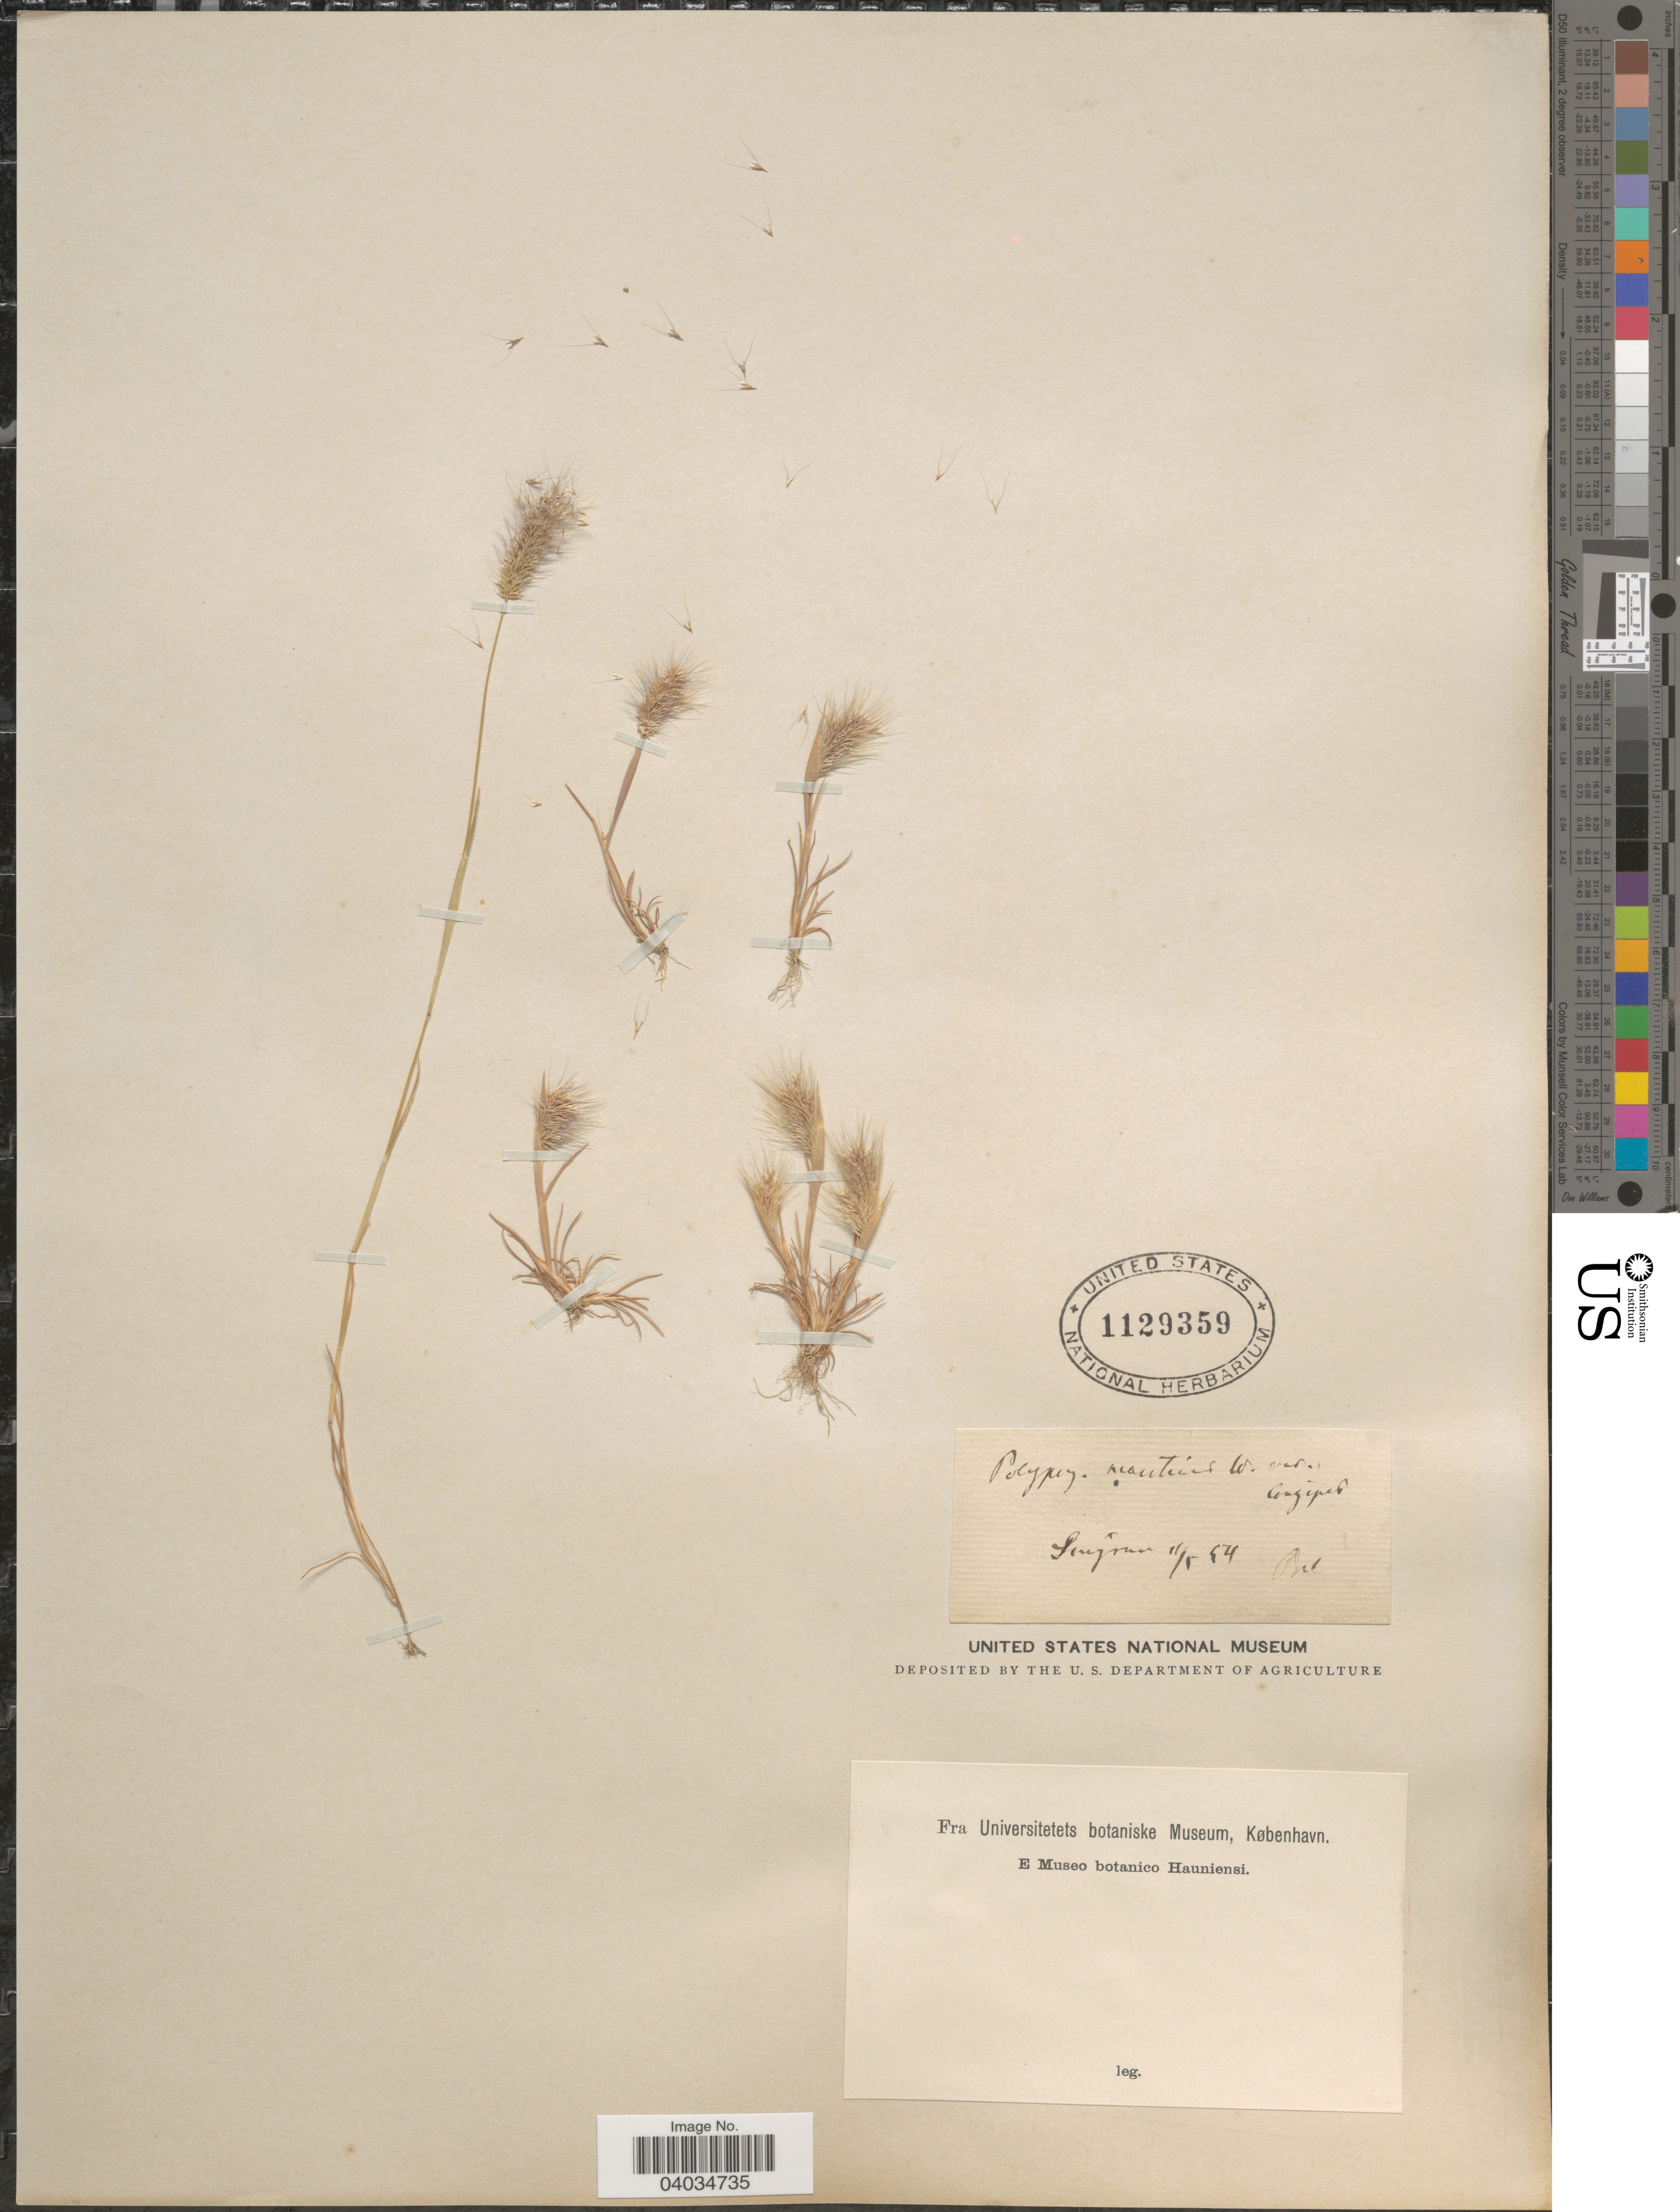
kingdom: Plantae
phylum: Tracheophyta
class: Liliopsida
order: Poales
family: Poaceae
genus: Polypogon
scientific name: Polypogon maritimus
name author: Willd.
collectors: Bol.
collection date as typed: Transcribed d/m/y: 11/5/54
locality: Songoria.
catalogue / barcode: US 1129359